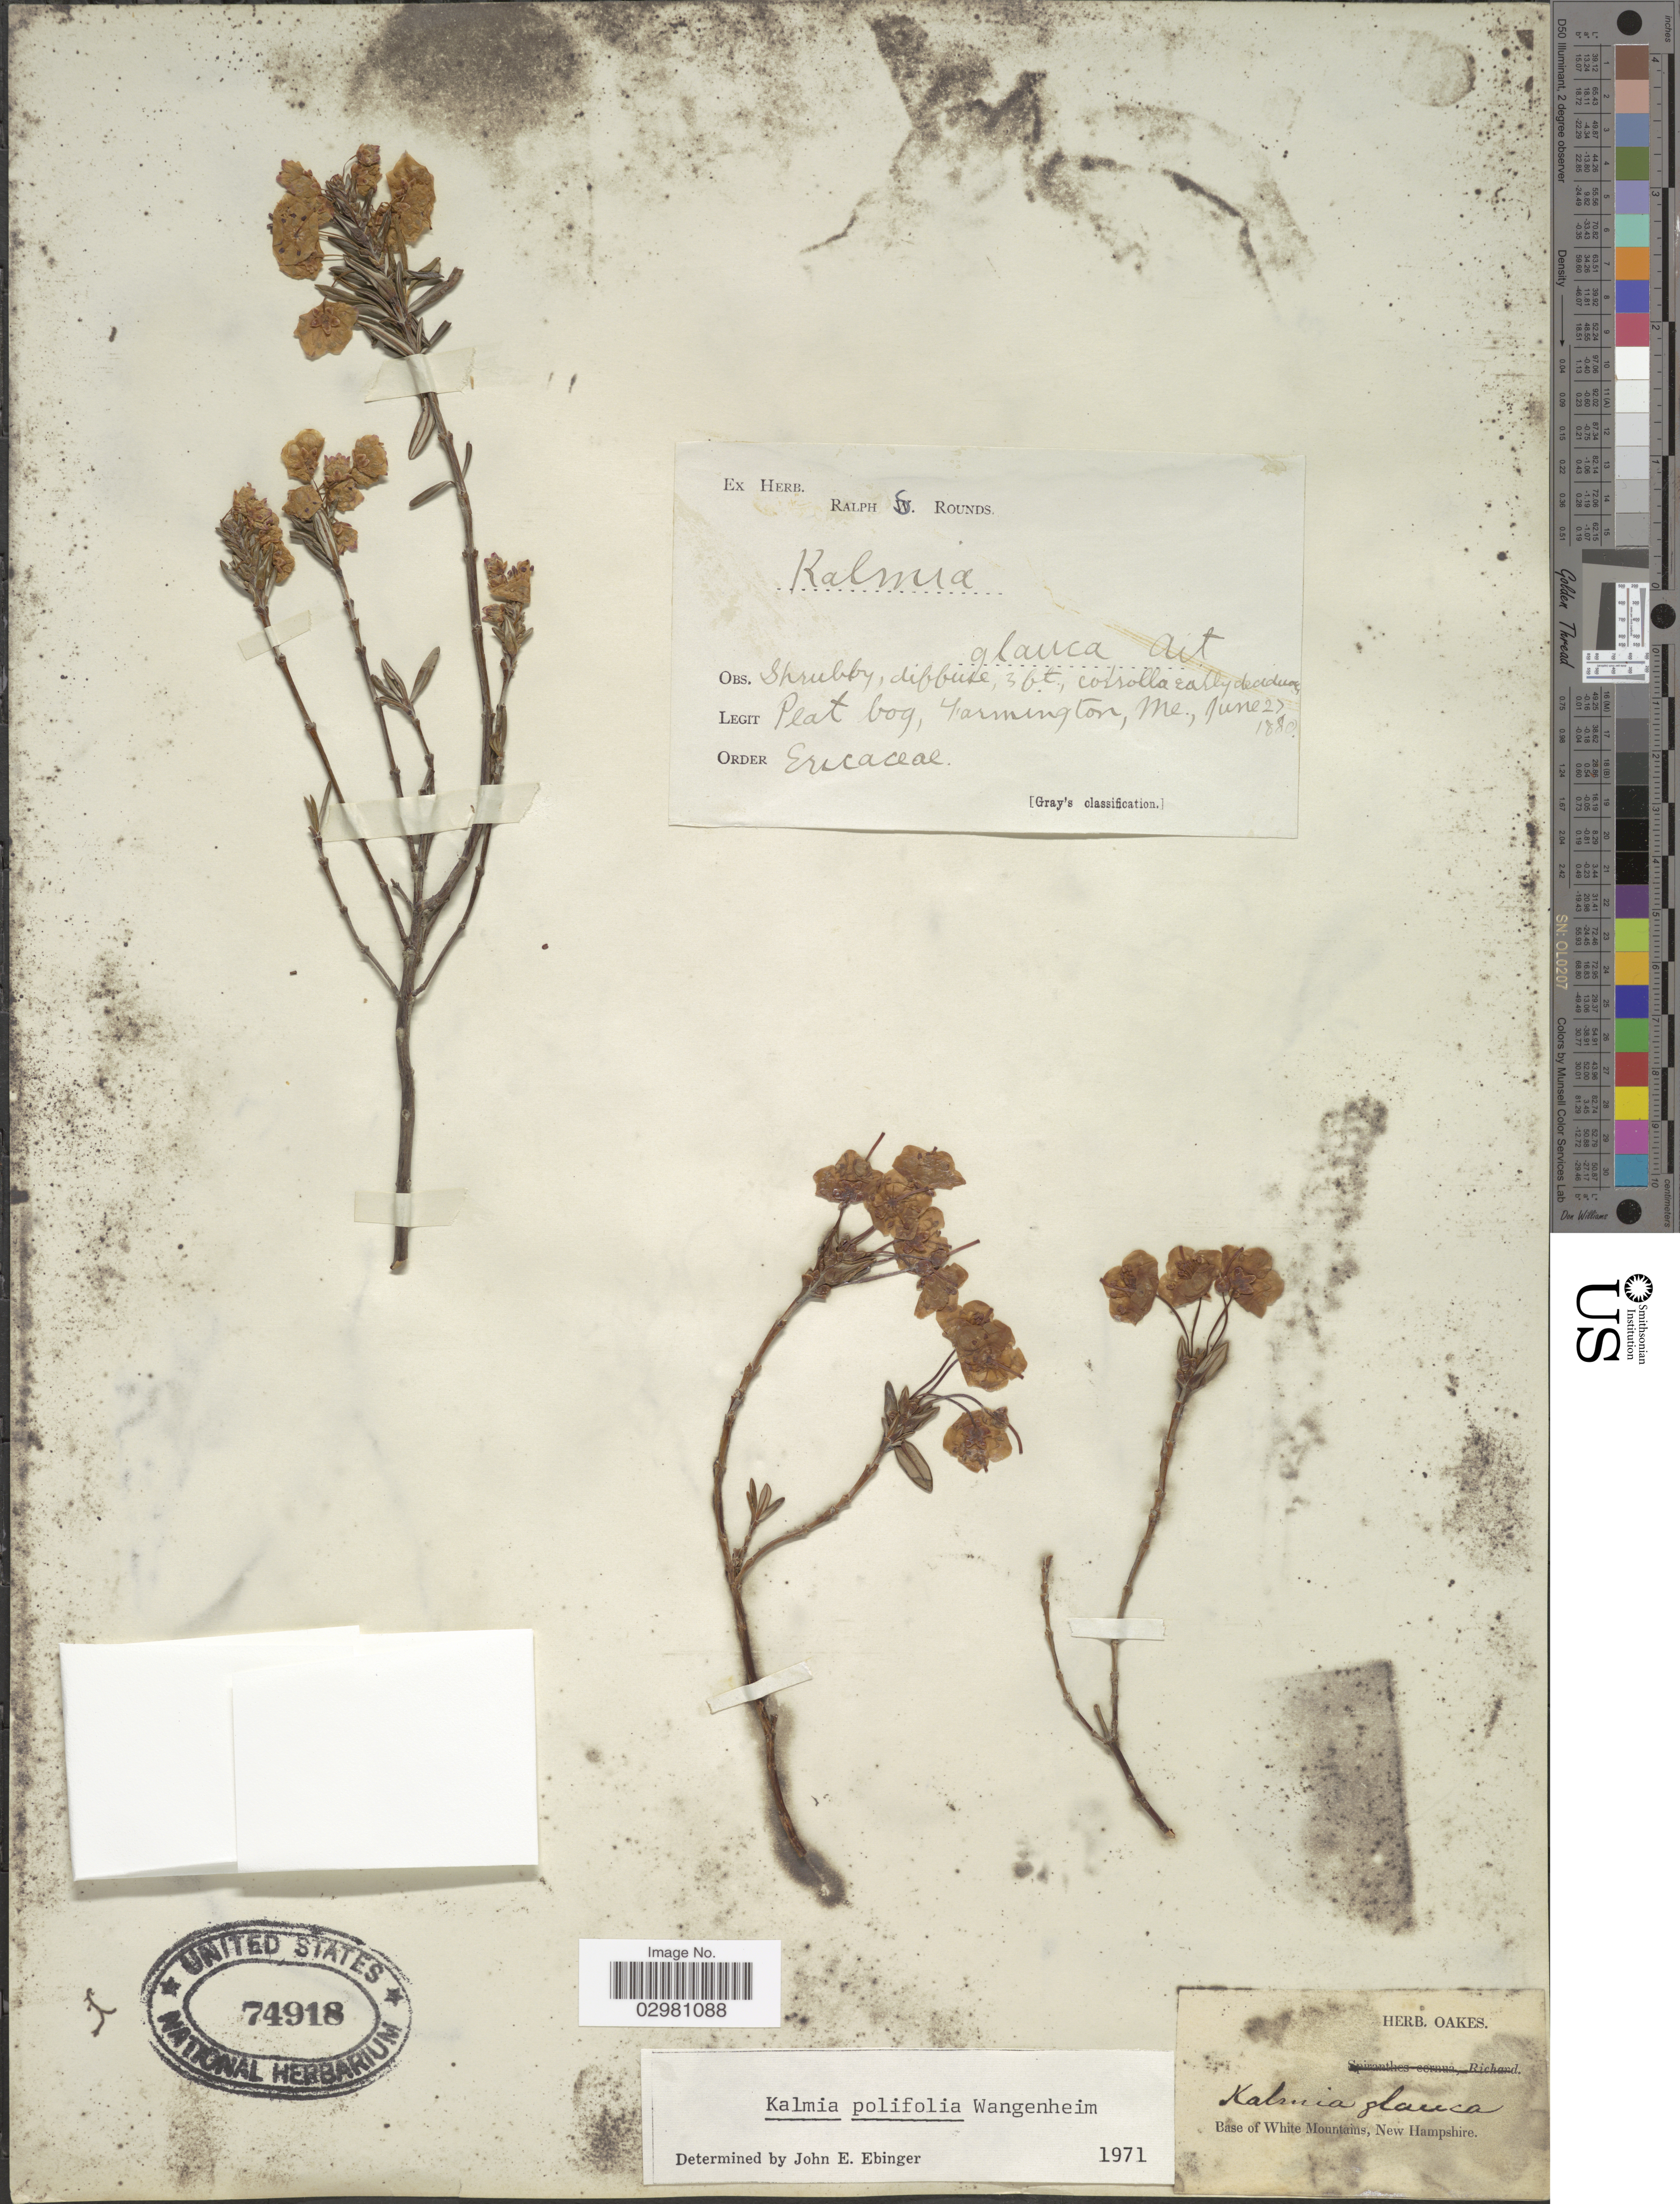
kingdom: Plantae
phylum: Tracheophyta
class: Magnoliopsida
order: Ericales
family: Ericaceae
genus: Kalmia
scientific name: Kalmia polifolia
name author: Wangenh.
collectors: Ex herb. Ralph S. Rounds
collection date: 1880-06-27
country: United States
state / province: Maine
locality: Peat bog, Farmington, Me.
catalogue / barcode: US 74918